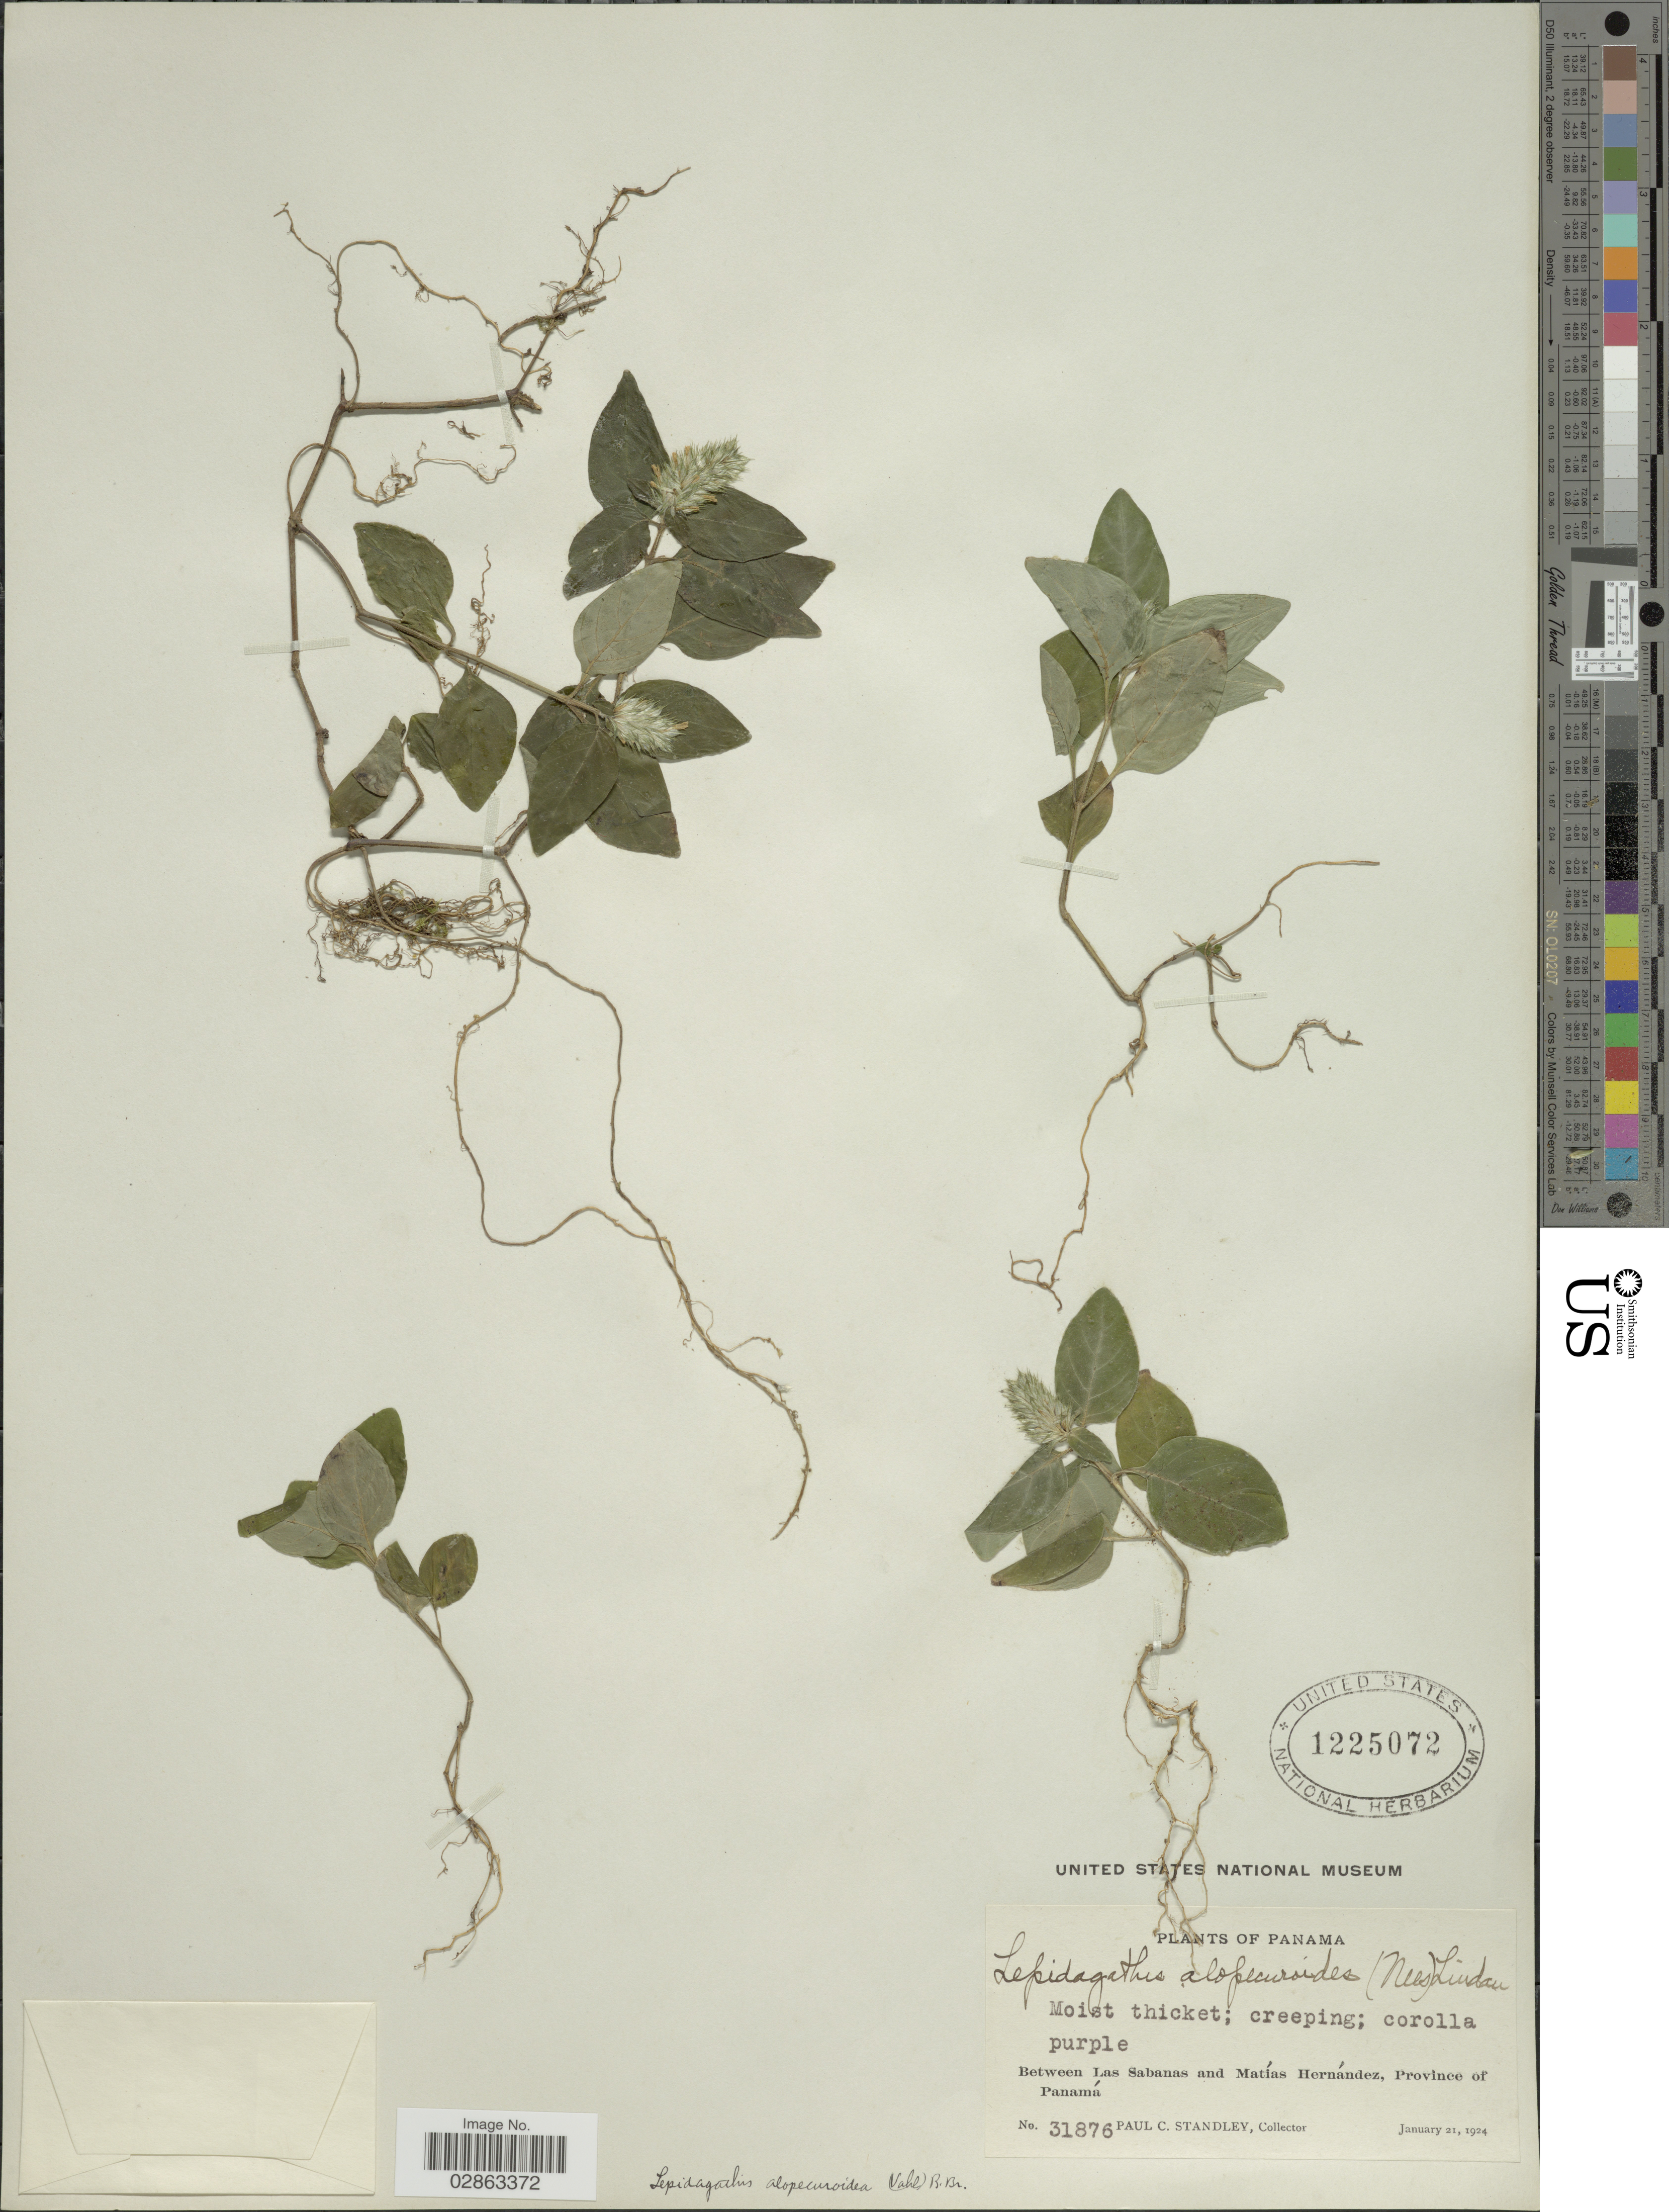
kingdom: Plantae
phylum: Tracheophyta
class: Magnoliopsida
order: Lamiales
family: Acanthaceae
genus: Teliostachya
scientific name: Teliostachya alopecuroidea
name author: (Vahl) Nees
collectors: P. C. Standley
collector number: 31876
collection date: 1924-01-21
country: Panama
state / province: Panamá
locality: Between Las Sabanas and Matías Hernández, Province of Panamá.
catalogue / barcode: US 1225075